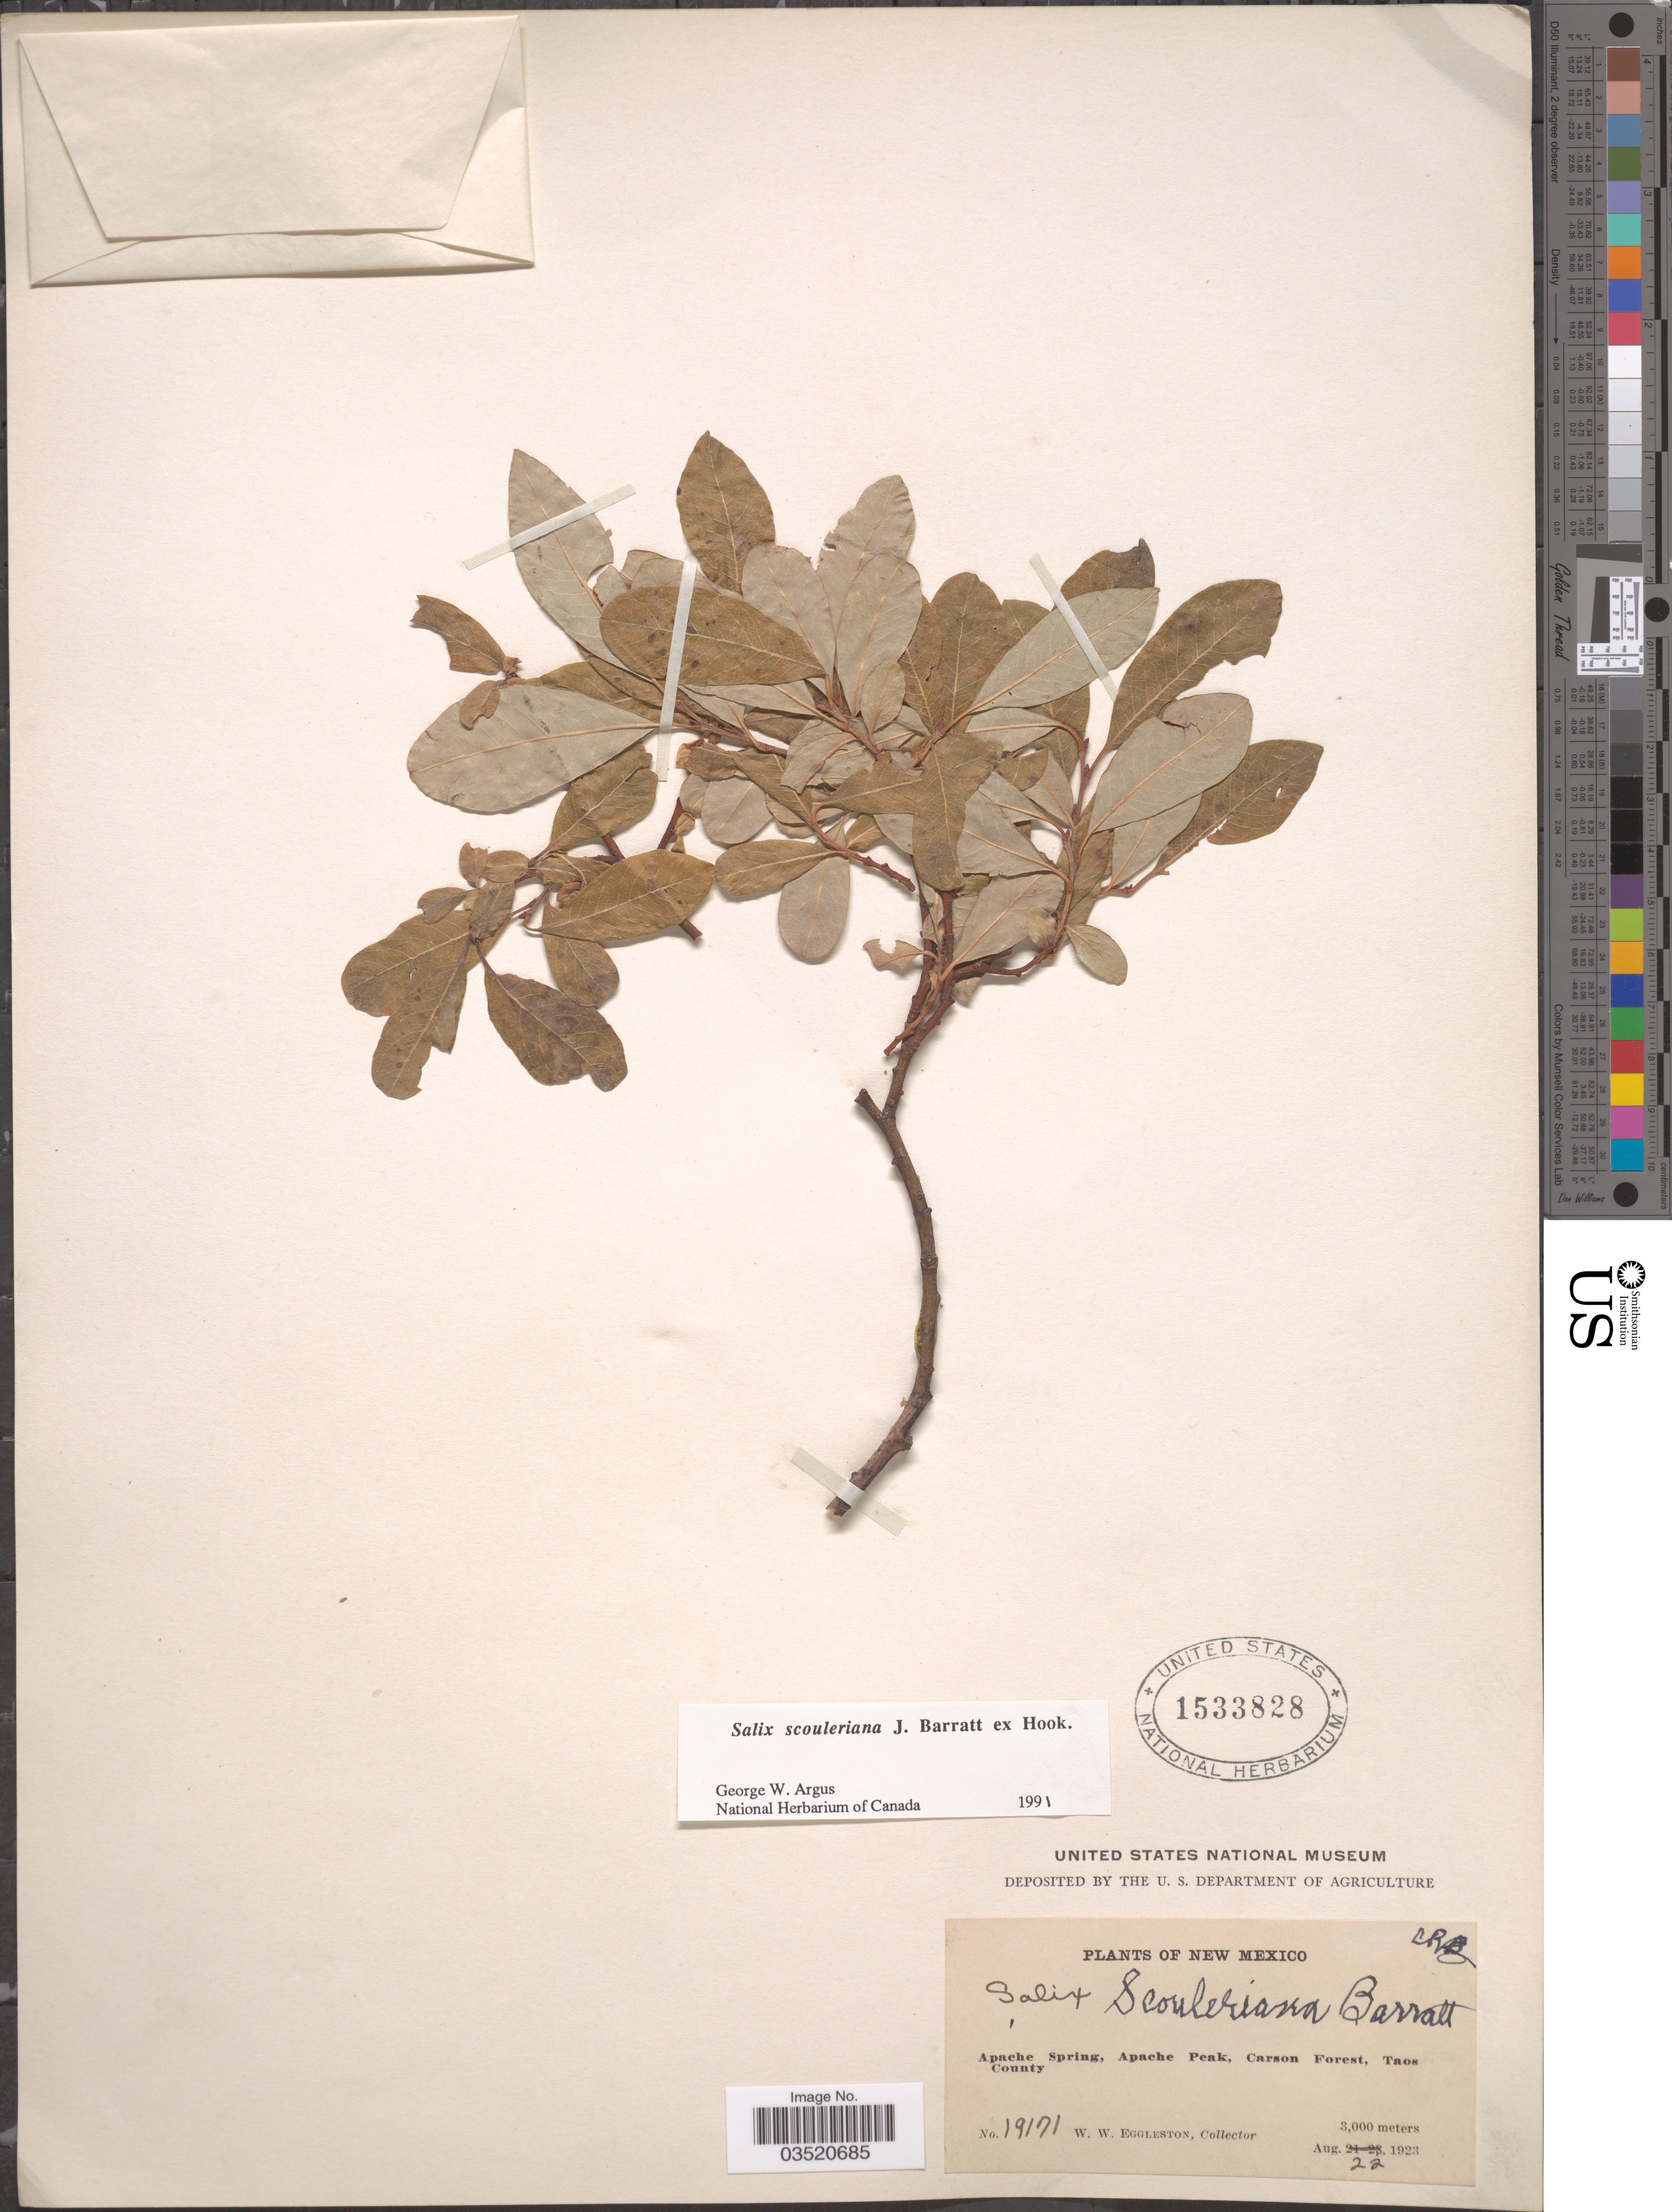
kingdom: Plantae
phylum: Tracheophyta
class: Magnoliopsida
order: Malpighiales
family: Salicaceae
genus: Salix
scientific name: Salix scouleriana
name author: Barratt ex Hook.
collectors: W. W. Eggleston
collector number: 19171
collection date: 1923-08-22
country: United States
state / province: New Mexico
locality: Apache Spring, Apache Peak, Carson Forest, Taos County.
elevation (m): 3000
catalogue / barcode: US 1533828